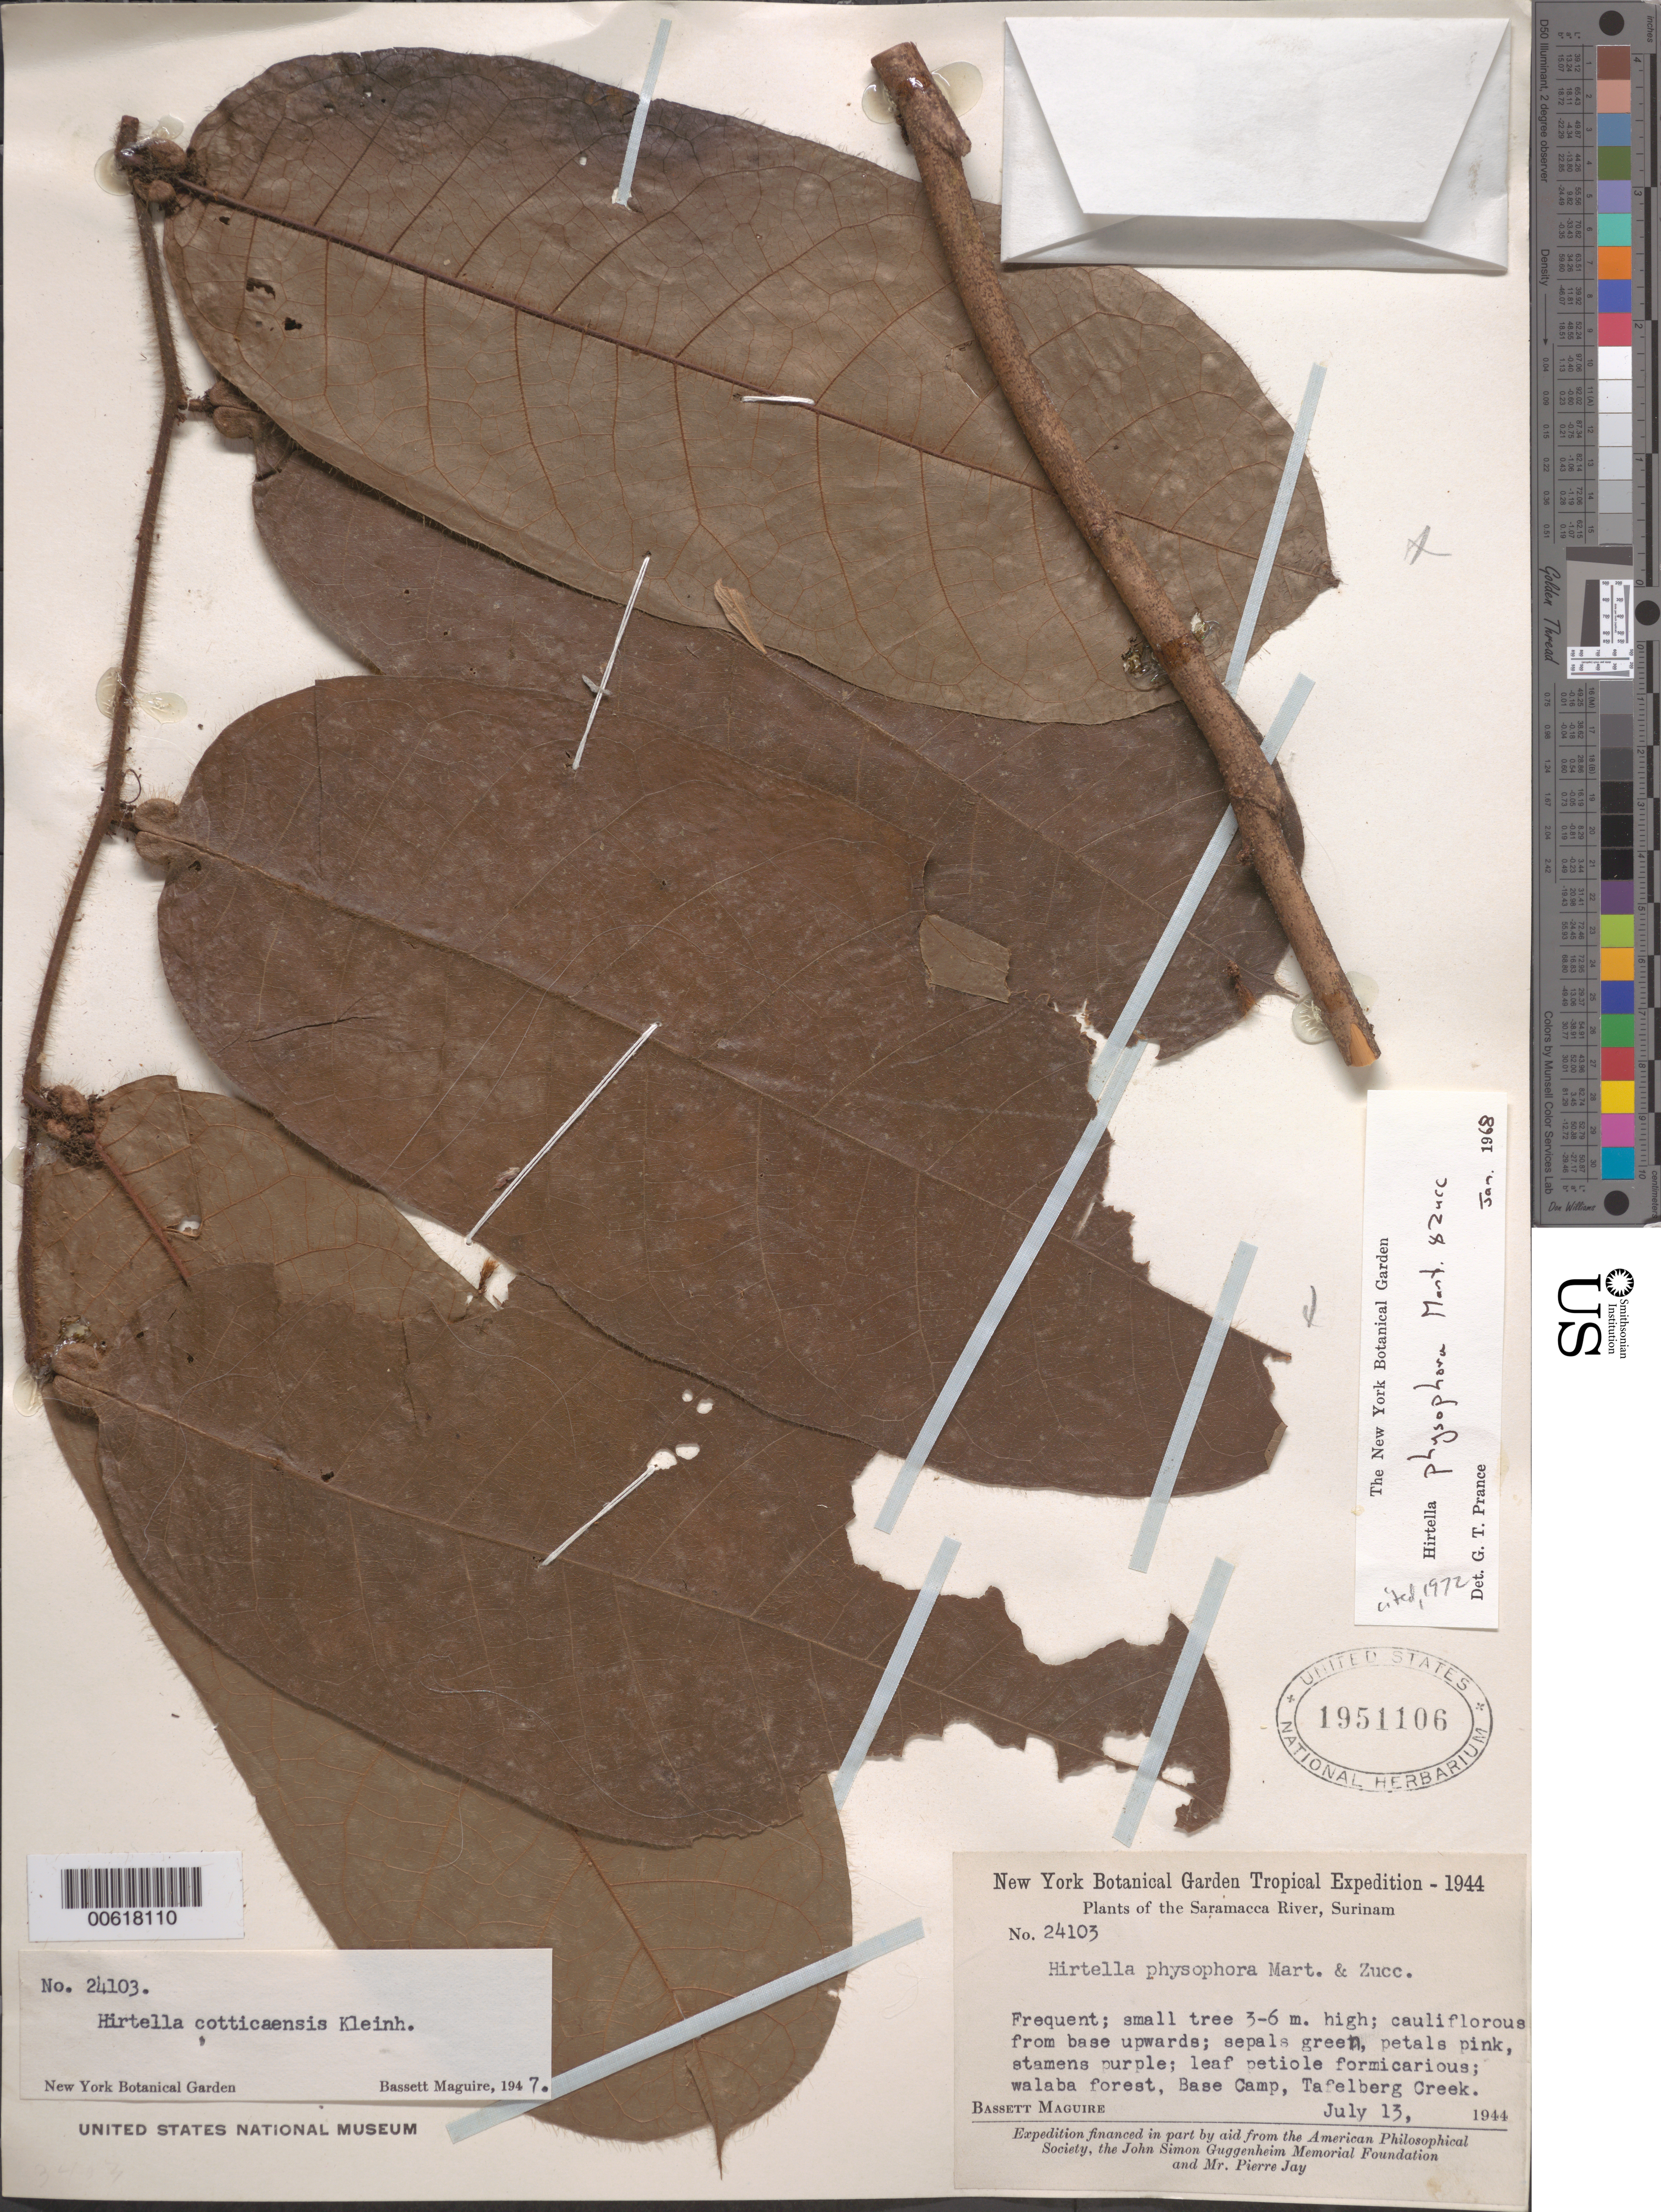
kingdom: Plantae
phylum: Tracheophyta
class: Magnoliopsida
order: Malpighiales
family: Chrysobalanaceae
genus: Hirtella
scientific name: Hirtella physophora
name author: Mart. & Zucc.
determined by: Prance, G. T.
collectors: B. Maguire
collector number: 24103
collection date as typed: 13-Jul-44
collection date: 1944-07-13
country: Suriname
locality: Saramacca River, Tafelberg Creek, vicinity of Base Camp 1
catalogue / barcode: US 1951106